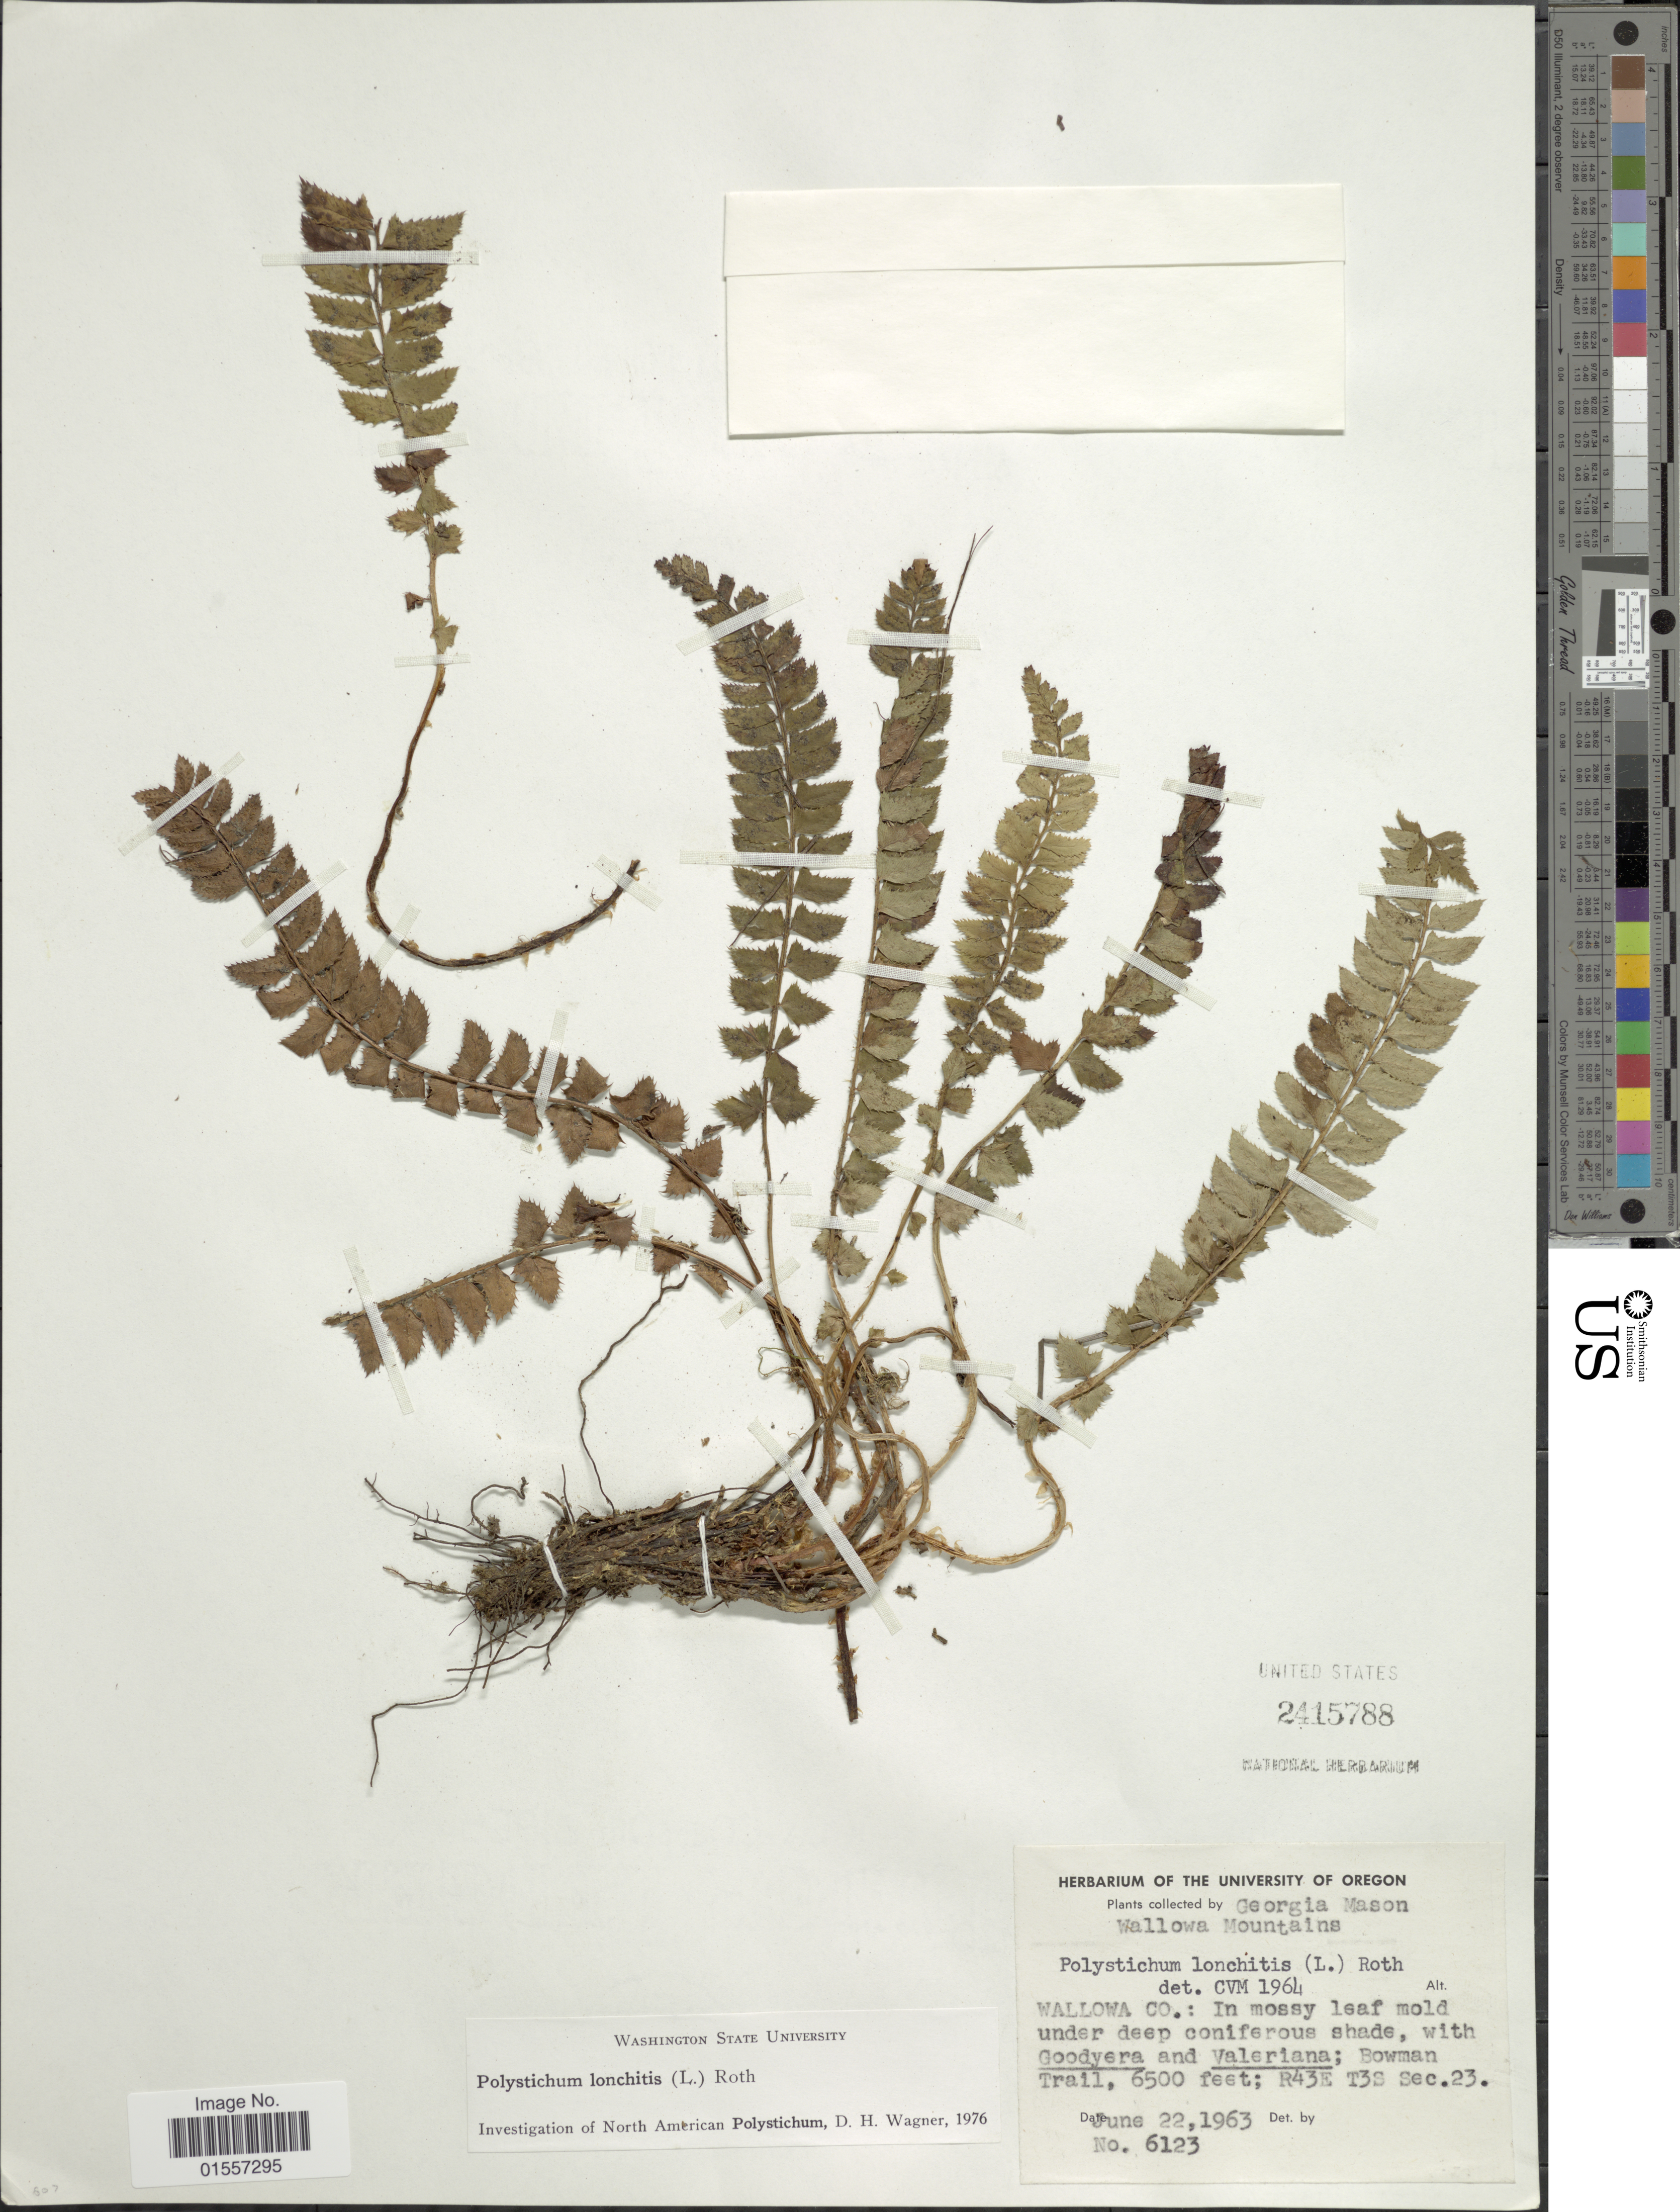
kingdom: Plantae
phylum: Tracheophyta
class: Polypodiopsida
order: Polypodiales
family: Dryopteridaceae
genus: Polystichum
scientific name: Polystichum lonchitis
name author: (Roth) L.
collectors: G. Mason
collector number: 6123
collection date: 1963-06-22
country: United States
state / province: Oregon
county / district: Wallowa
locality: Wallowa Mountains, Wallowa Co: In mossy leaf mold under deep coniferous shade, Trail, R43E T3S Sec 23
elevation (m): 1981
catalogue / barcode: US 2415788